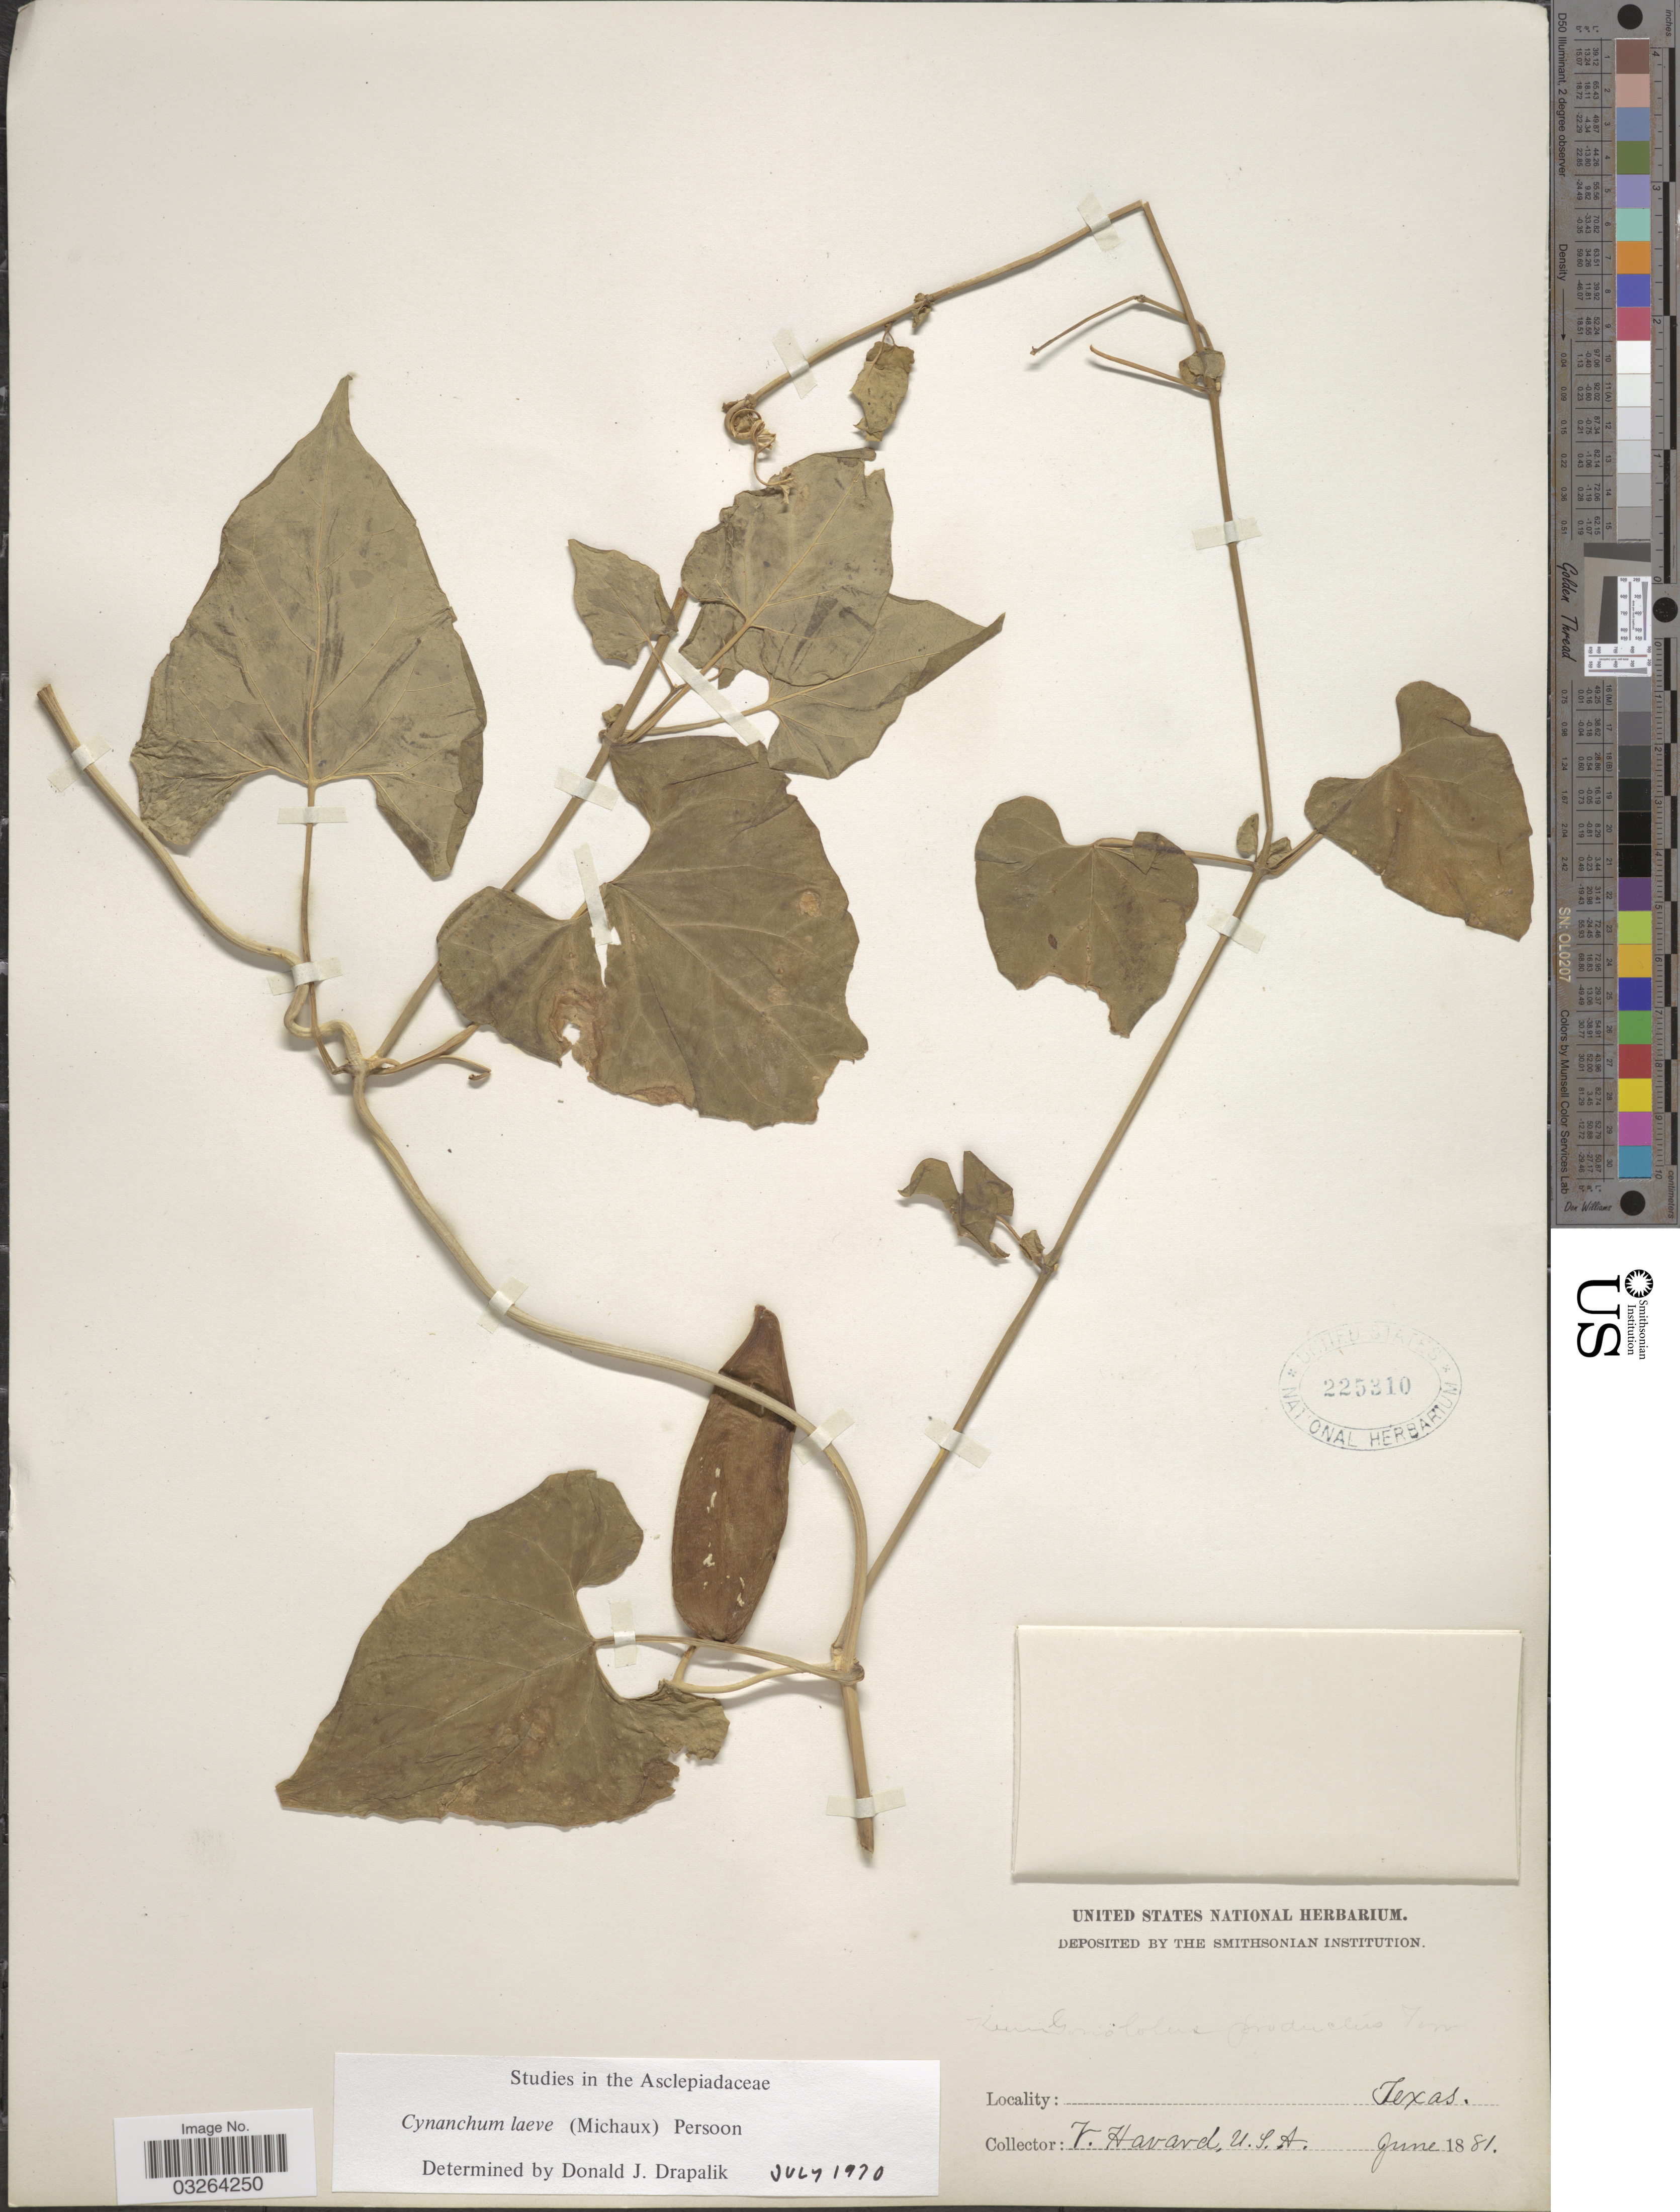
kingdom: Plantae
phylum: Tracheophyta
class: Magnoliopsida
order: Gentianales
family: Apocynaceae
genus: Cynanchum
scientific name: Cynanchum laeve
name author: (Michx.) Pers.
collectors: V. Harvard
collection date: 1881-06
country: United States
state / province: Texas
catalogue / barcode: US 225310